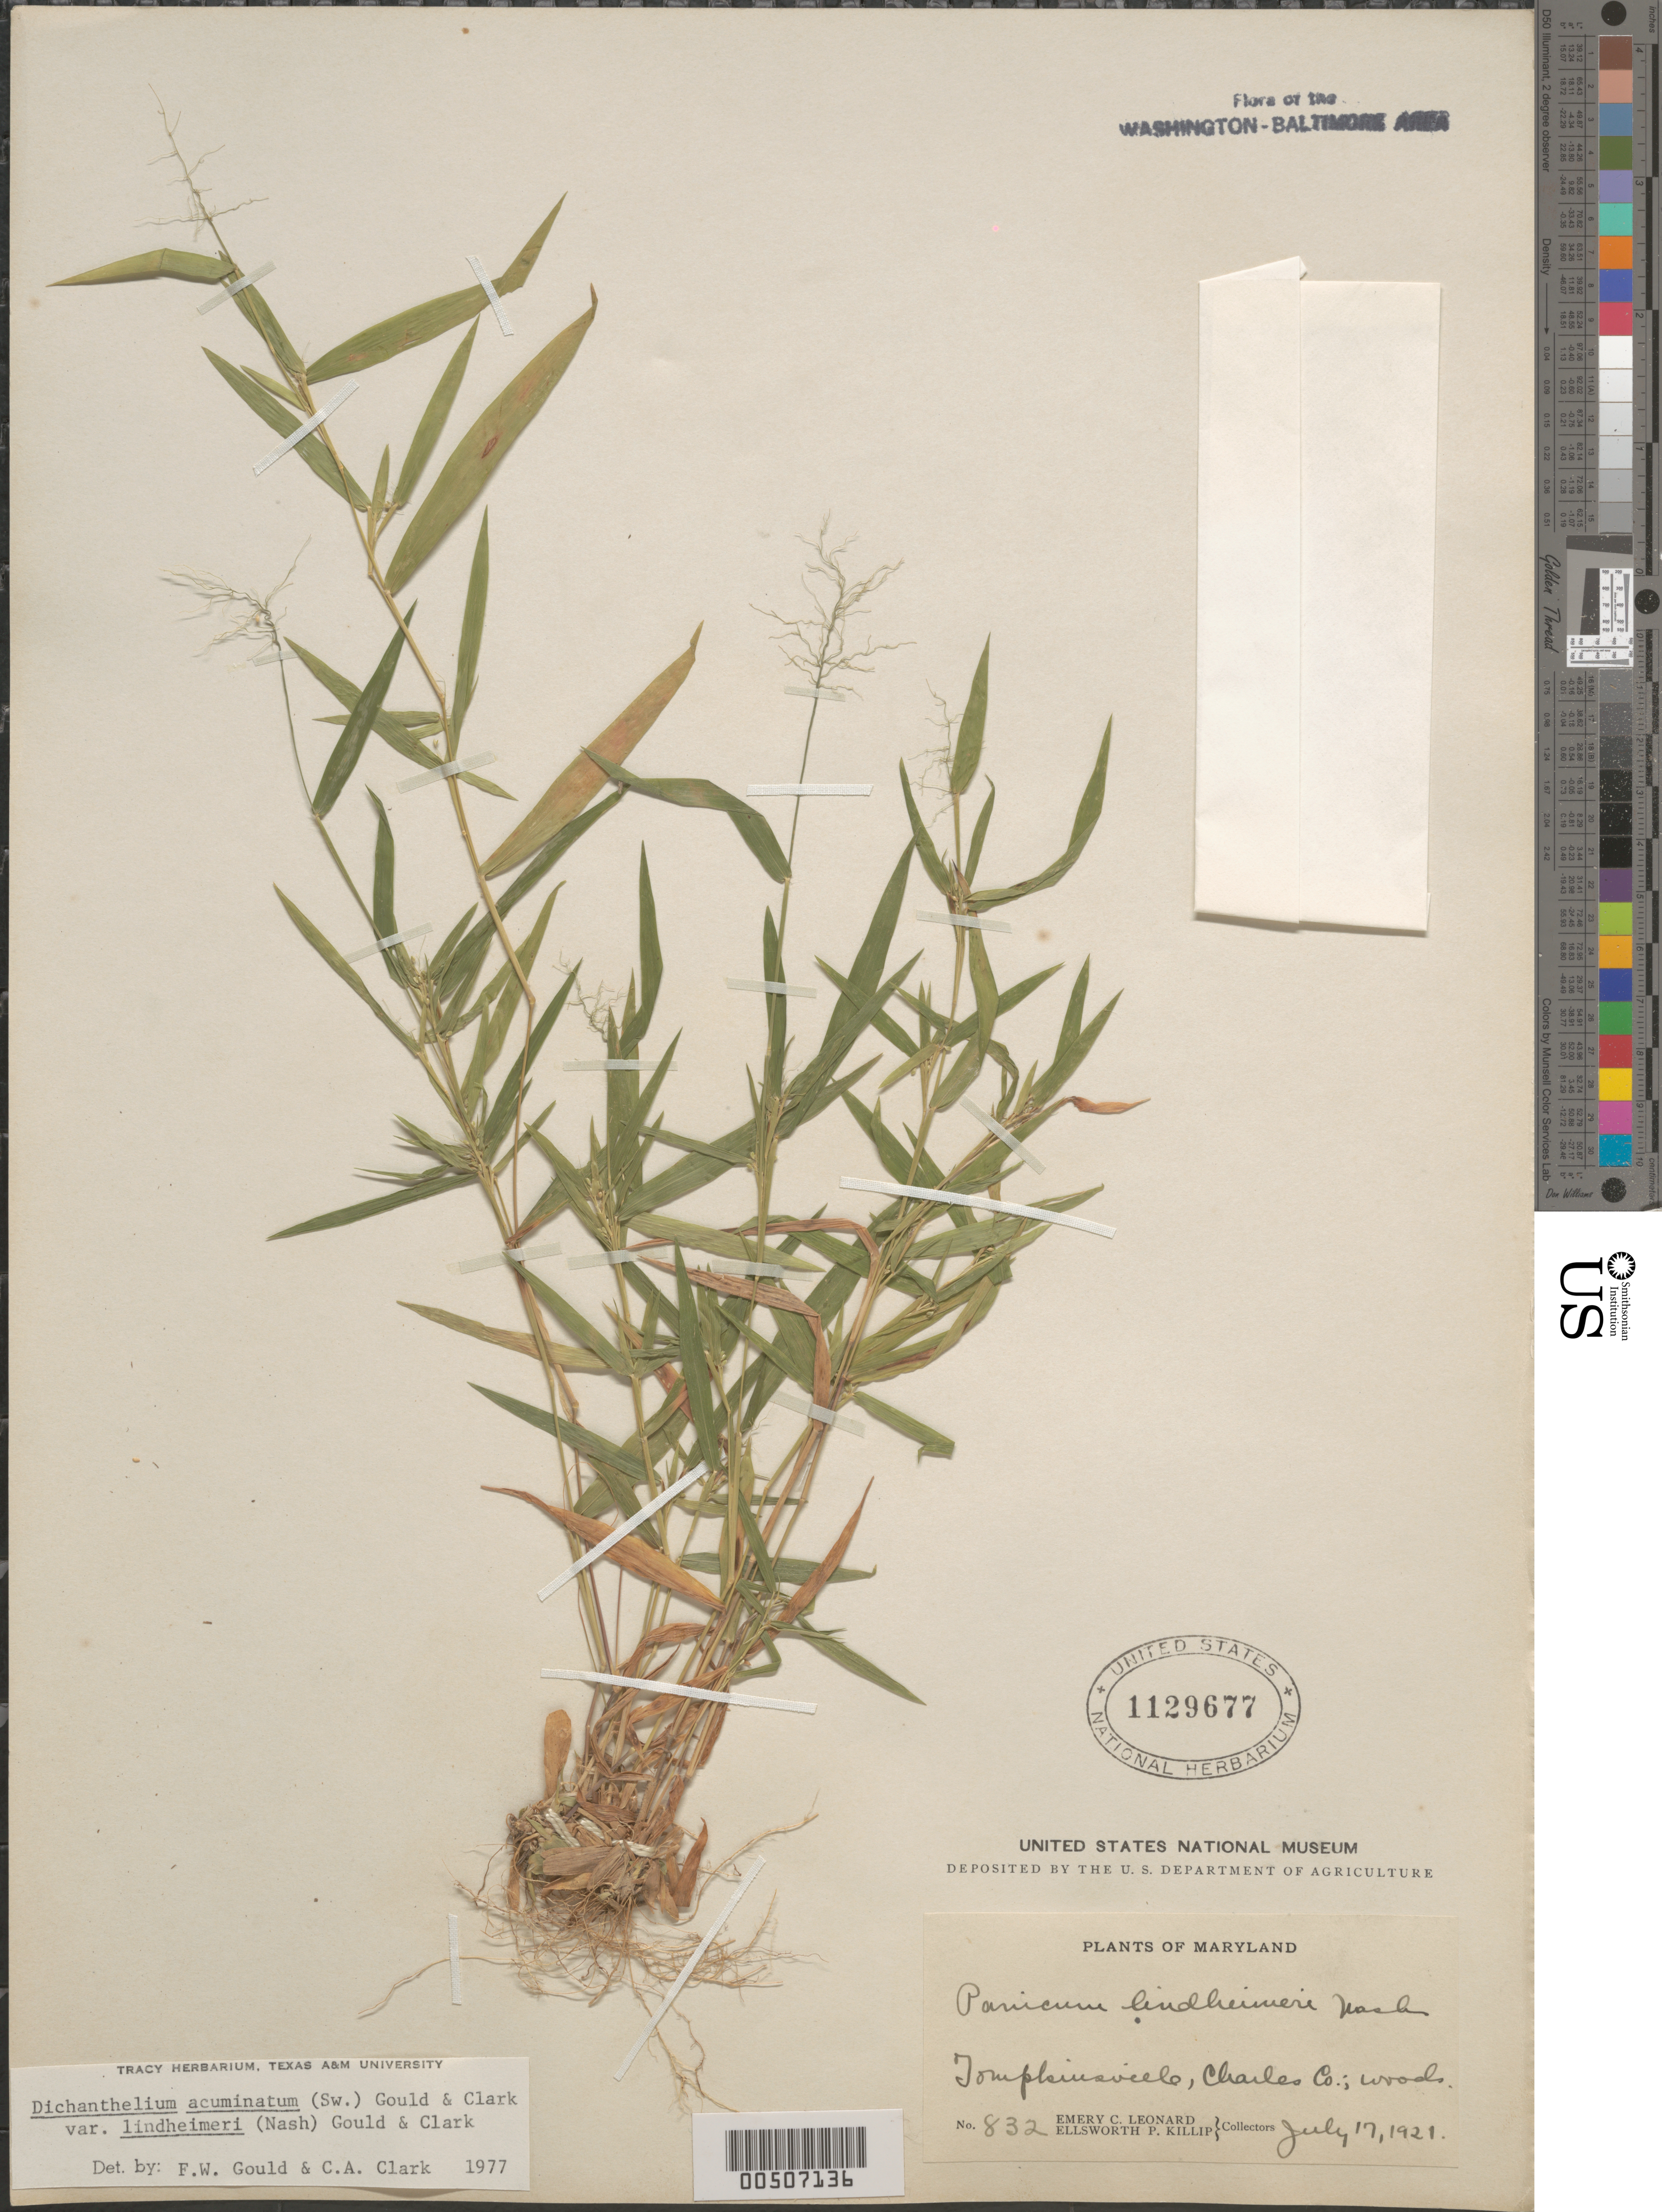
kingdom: Plantae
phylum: Tracheophyta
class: Liliopsida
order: Poales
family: Poaceae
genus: Dichanthelium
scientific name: Dichanthelium acuminatum var. lindheimeri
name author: (Nash) Gould & C.A. Clark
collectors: E. C. Leonard & E. P. Killip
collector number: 832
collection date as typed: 17 Jul 1921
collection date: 1921-07-17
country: United States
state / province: Maryland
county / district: Charles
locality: Tompkinsville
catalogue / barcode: US 1129677